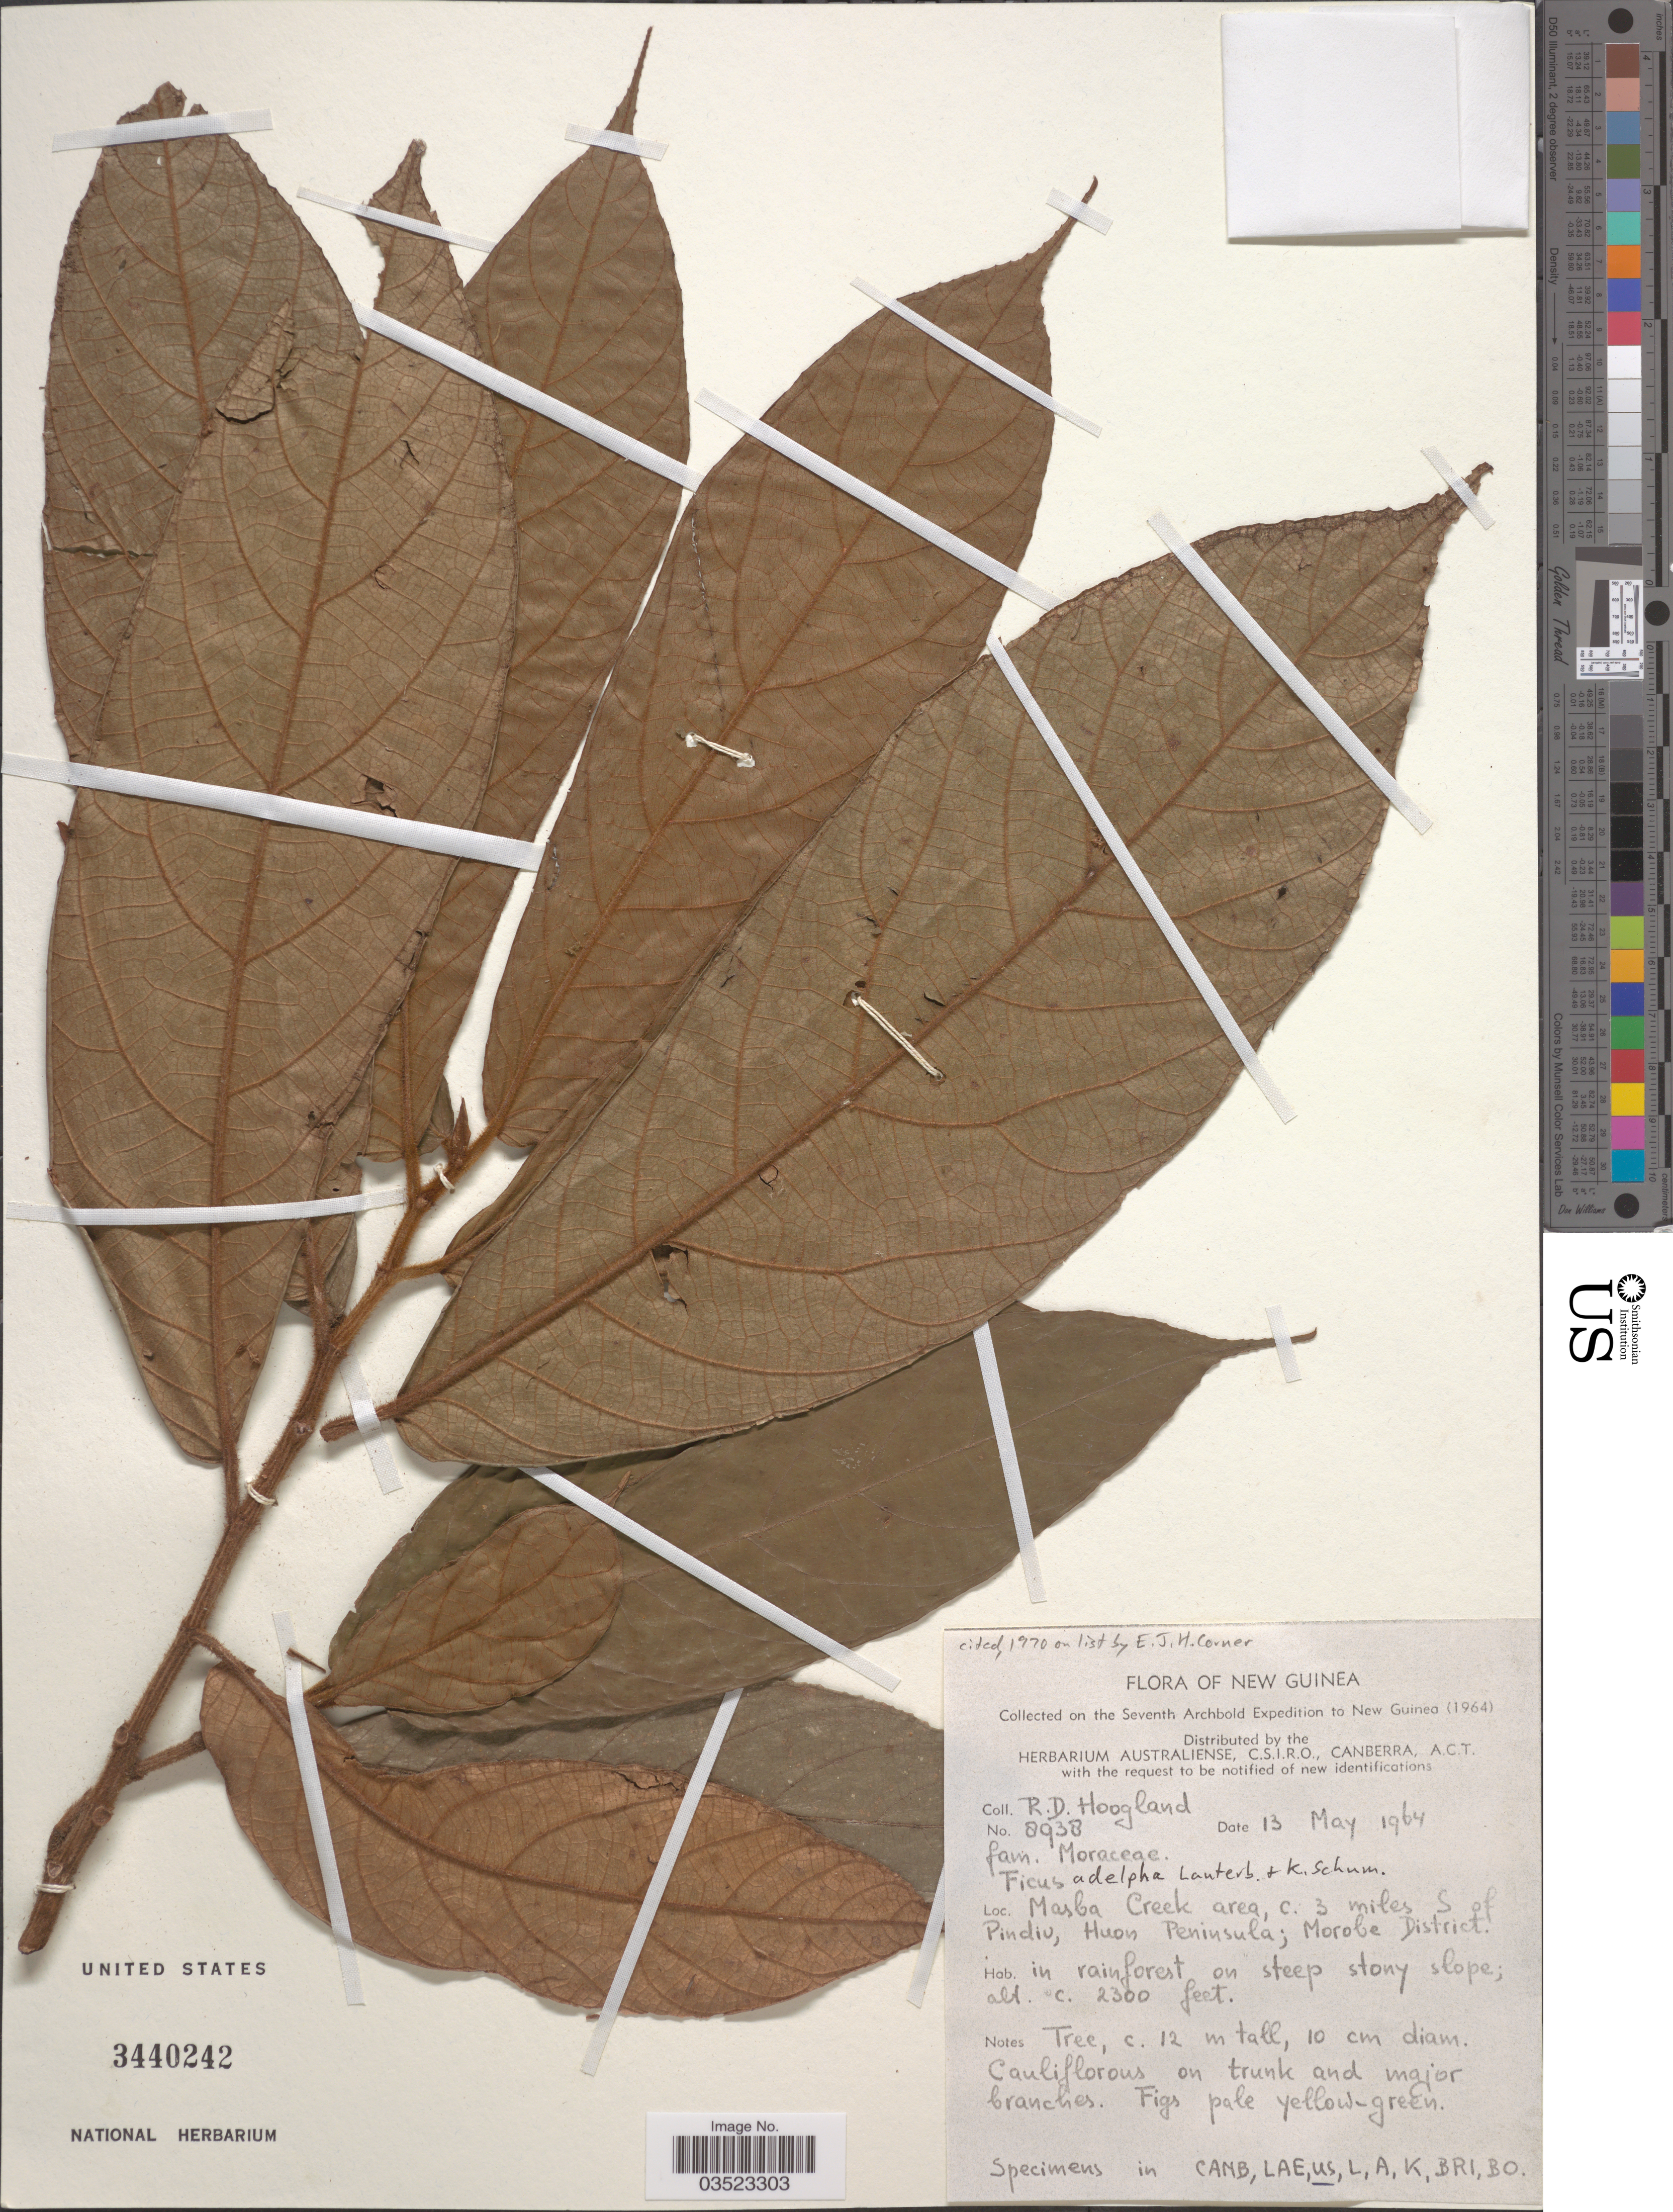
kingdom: Plantae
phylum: Tracheophyta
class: Magnoliopsida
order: Rosales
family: Moraceae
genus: Ficus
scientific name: Ficus adelpha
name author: K. Schum. & Lauterb.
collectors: R. D. Hoogland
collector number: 8938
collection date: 1964-05-13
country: Papua New Guinea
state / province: Morobe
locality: New Guinea. On the Seventh Archbold Expedition to New Guinea (1964). Masba Creek area, c. 3 miles S of Pindiu, Huon Peninsula; Morobe District.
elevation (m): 701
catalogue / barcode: US 3440242